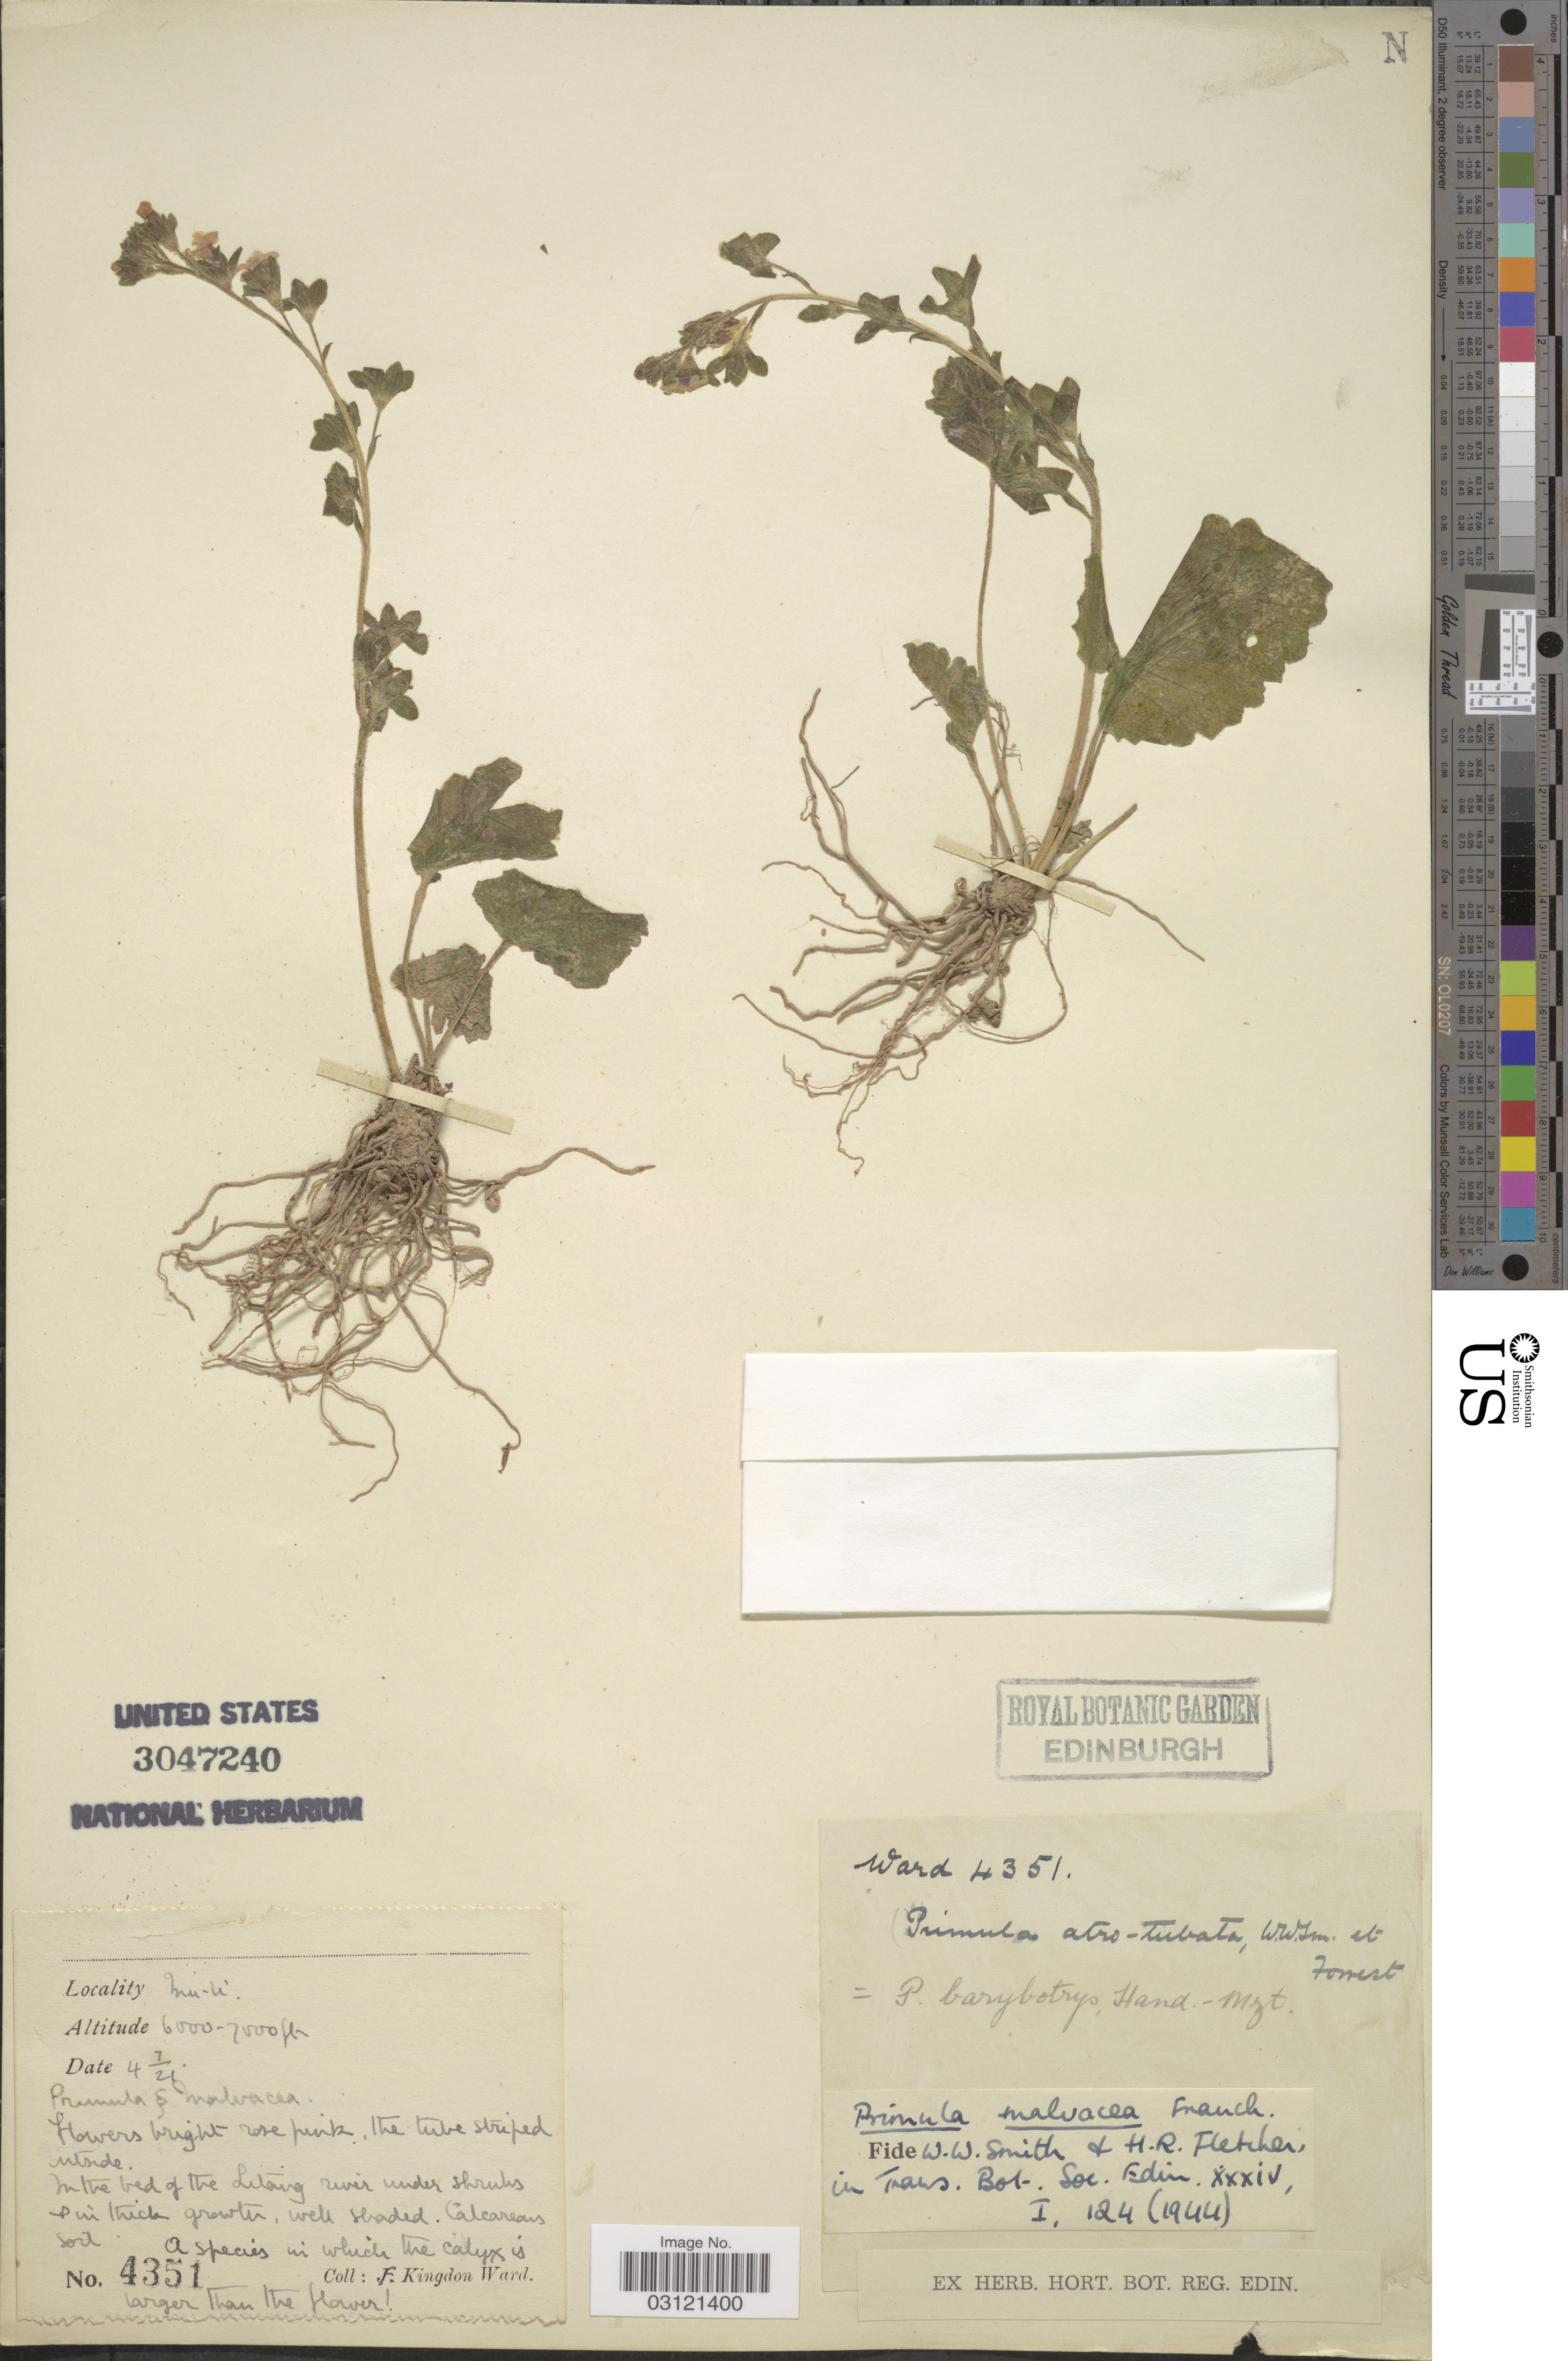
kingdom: Plantae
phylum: Tracheophyta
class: Magnoliopsida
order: Ericales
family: Primulaceae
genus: Primula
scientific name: Primula malvacea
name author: Franch.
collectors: F. Kingdon Ward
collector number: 4351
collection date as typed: Transcribed d/m/y: 4/7/21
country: China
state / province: Xizang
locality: Mu-li.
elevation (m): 1829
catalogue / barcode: US 3047240